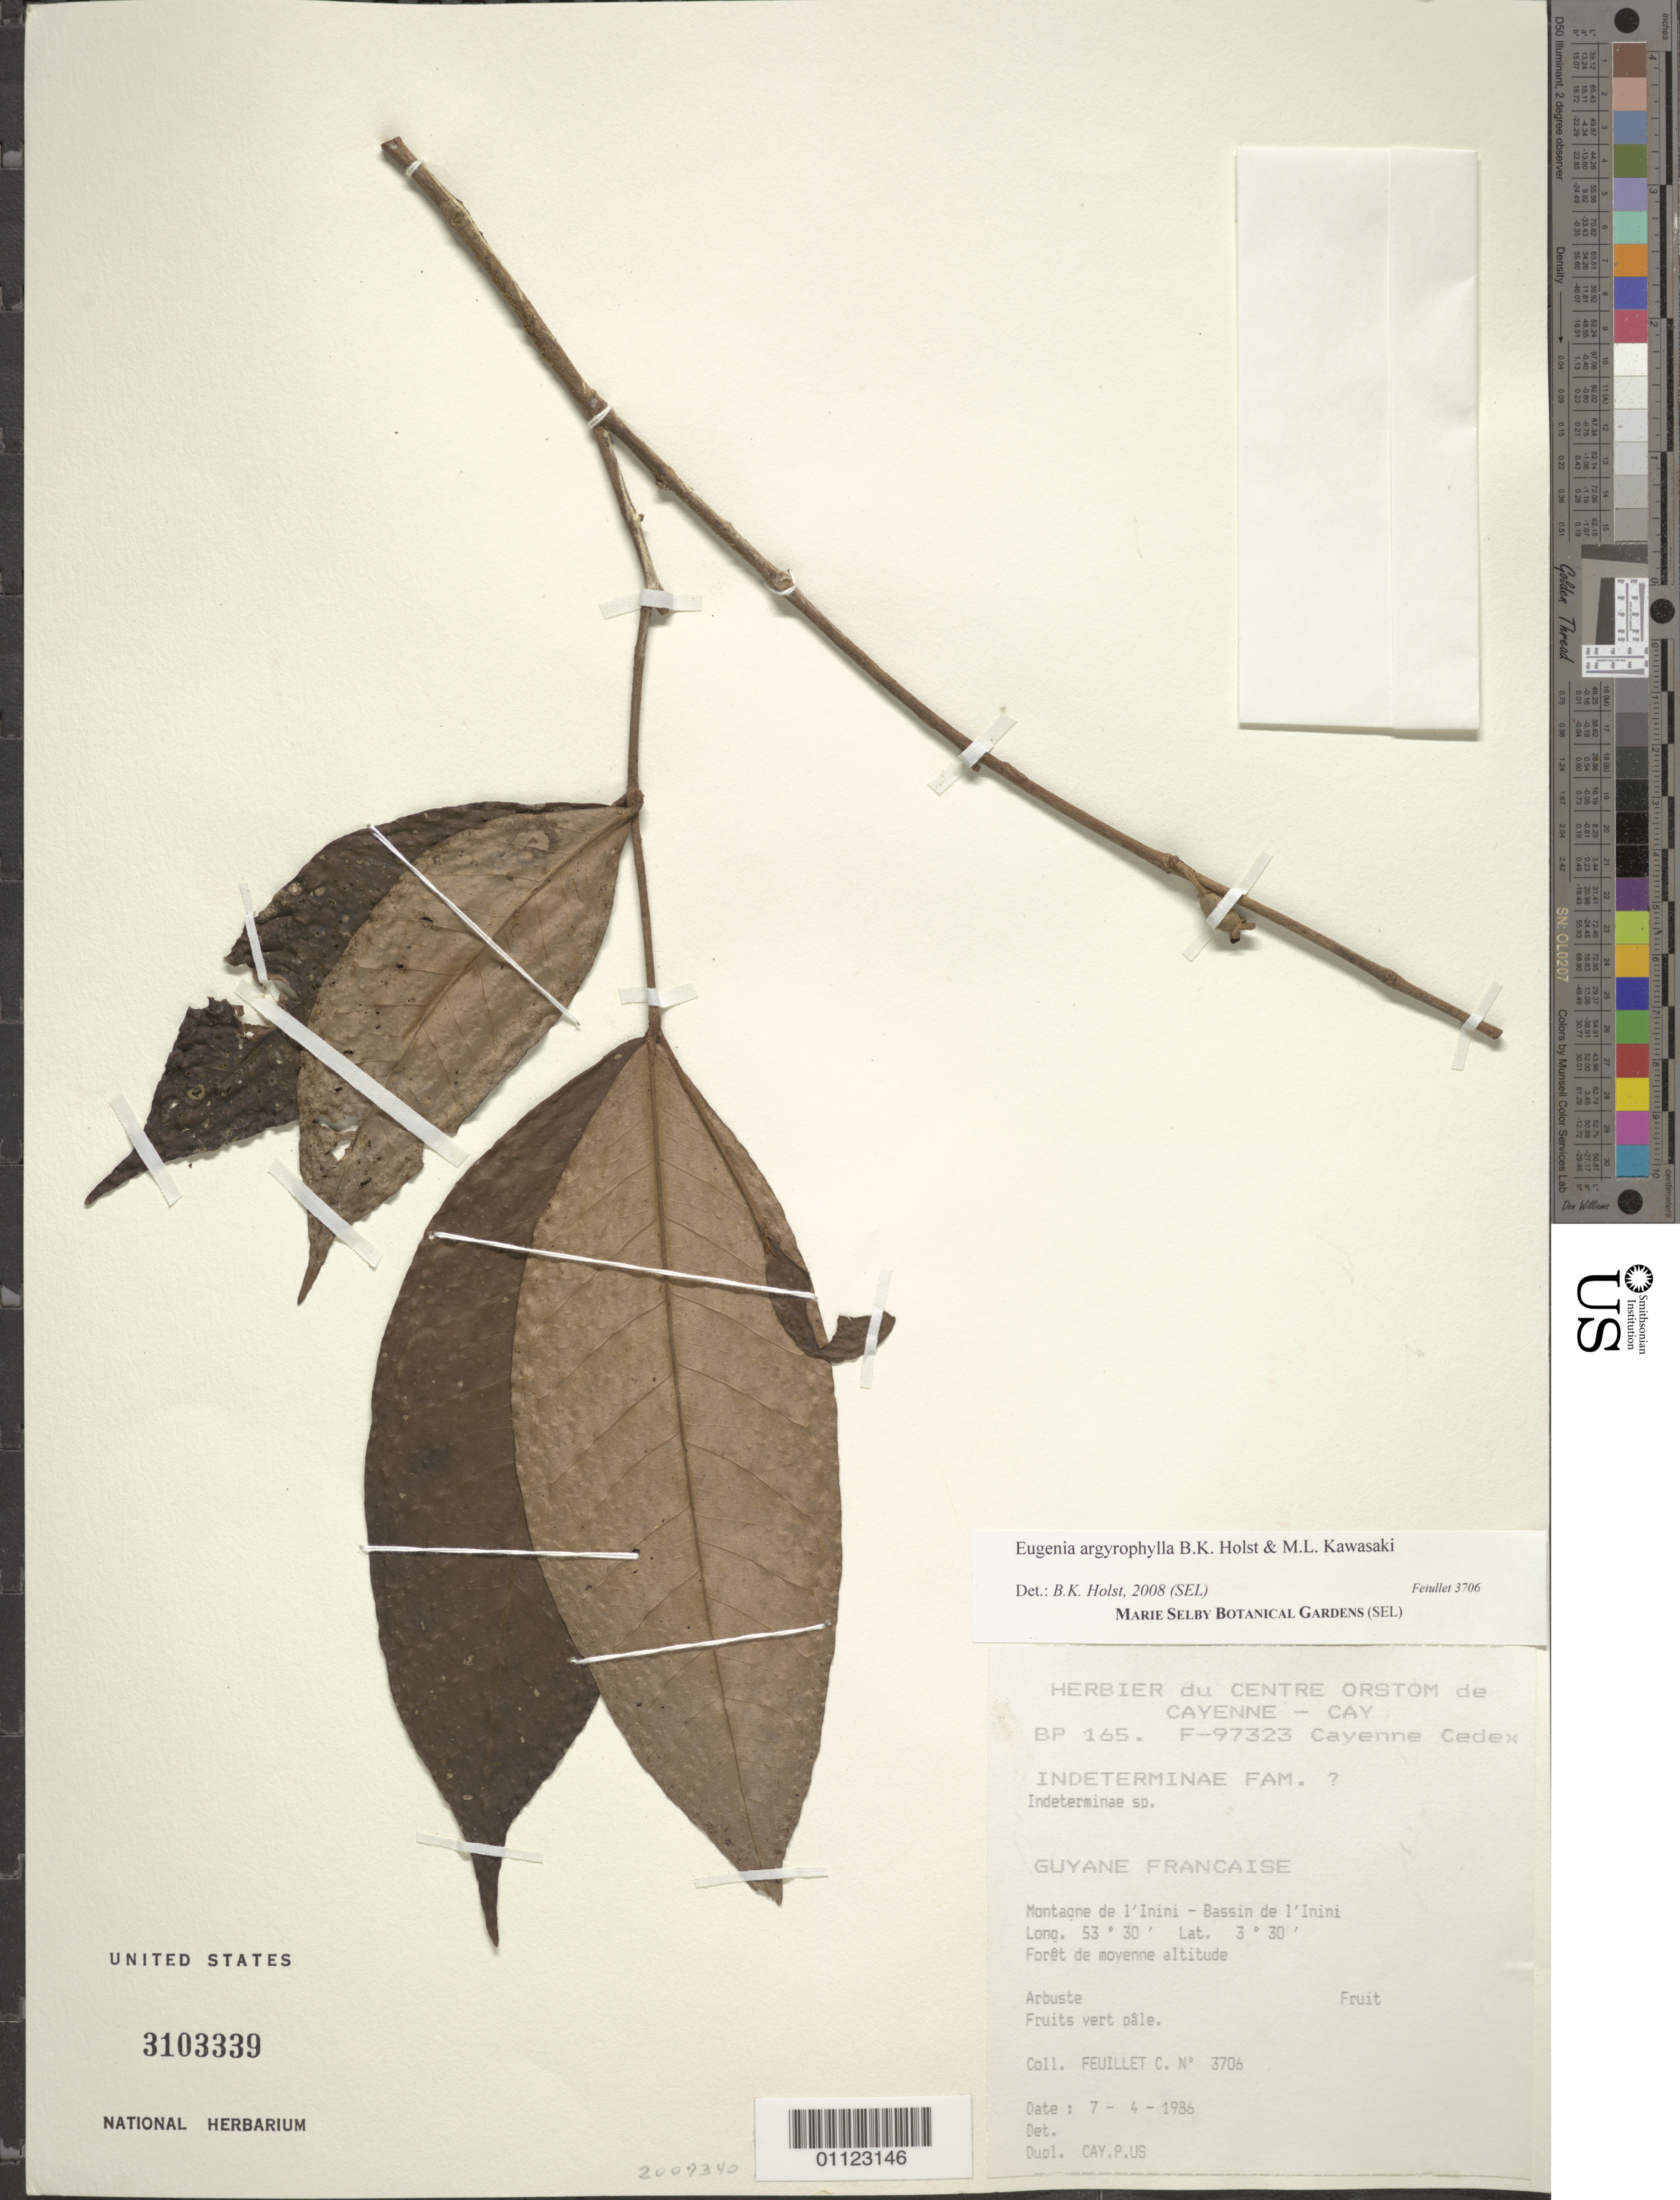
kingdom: Plantae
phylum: Tracheophyta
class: Magnoliopsida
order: Myrtales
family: Myrtaceae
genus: Eugenia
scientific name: Eugenia argyrophylla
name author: B. Holst & M.L. Kawas.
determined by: Holst, Bruce K.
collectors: C. Feuillet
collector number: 3706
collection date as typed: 7 - 4 - 1986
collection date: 1986-03-07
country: French Guiana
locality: Montagne de l'Inini - Bassin de l'Inini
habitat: Foret de moyenne altitude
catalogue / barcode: US 3103339